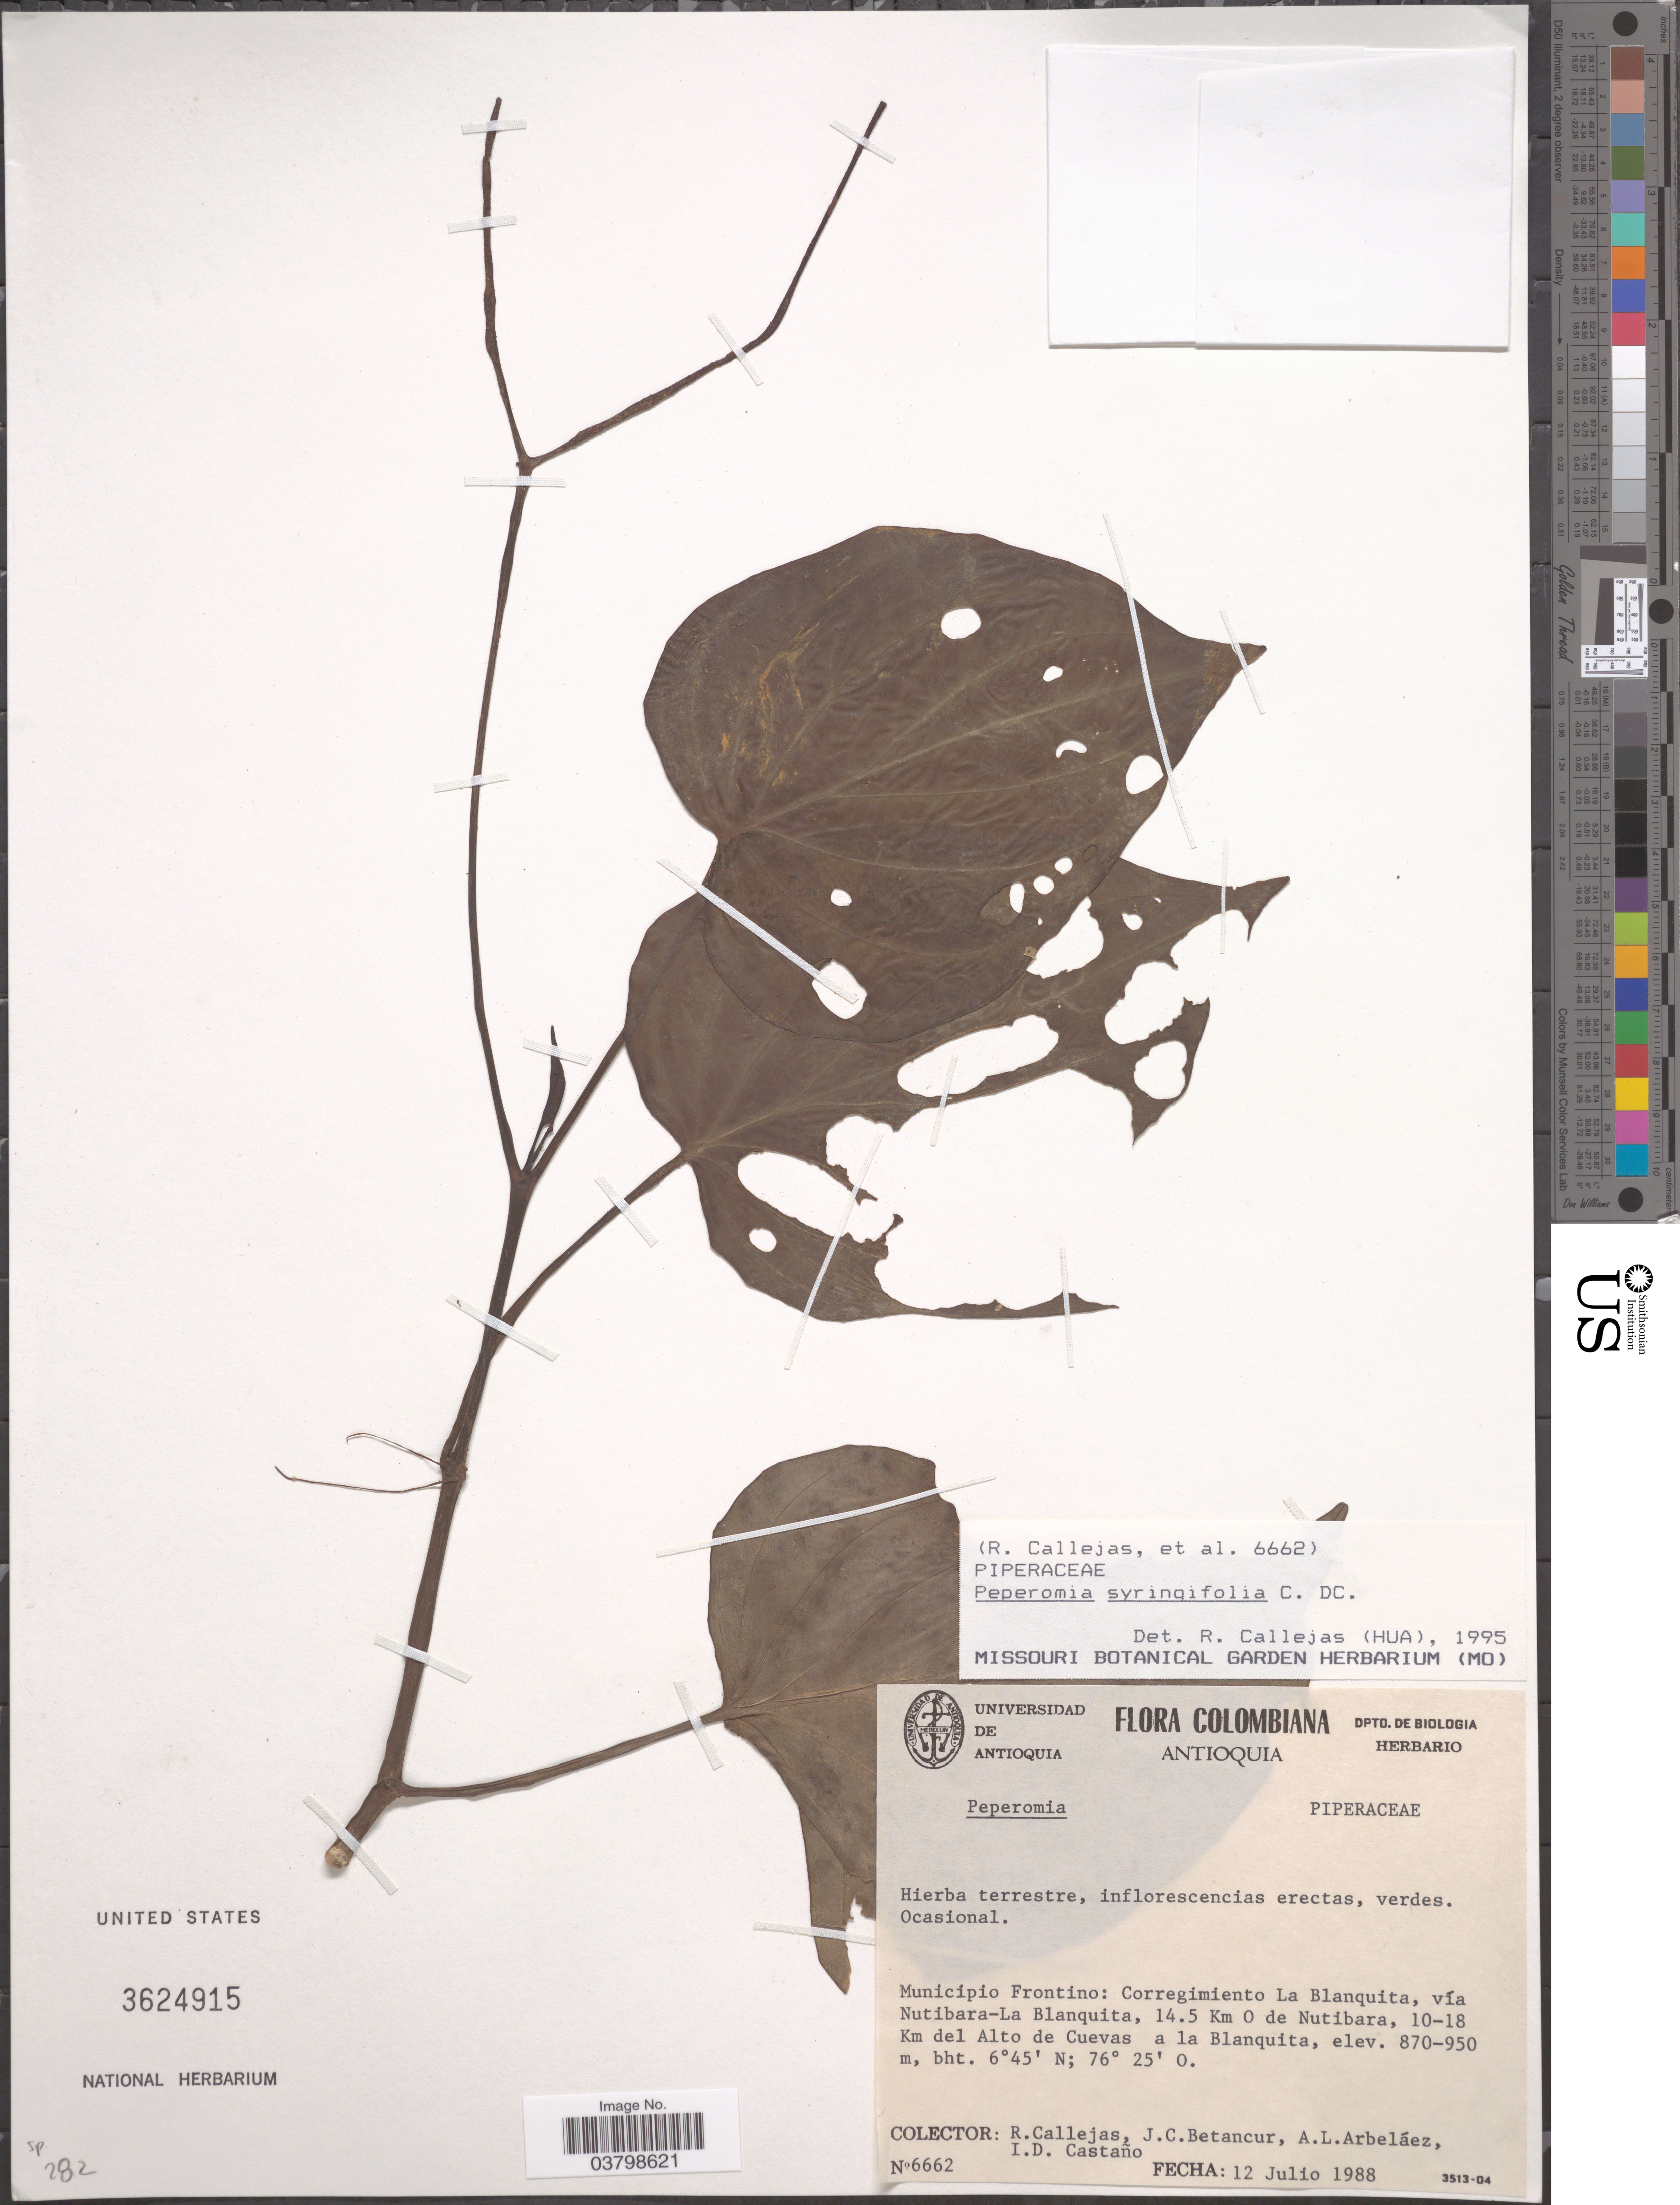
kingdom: Plantae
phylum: Tracheophyta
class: Magnoliopsida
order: Piperales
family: Piperaceae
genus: Peperomia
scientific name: Peperomia syringifolia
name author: C. DC.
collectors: R. Callejas, J. C. Betancur, A. Arbeláez Alvarez & I. Castaño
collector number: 6662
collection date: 1988-07-12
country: Colombia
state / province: Antioquia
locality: Municipio Frontino: Corregimiento La Blanquita, vía Nutibara-La Blanquita, 14.5 Km O de Nutibara, 10-18 Km del Alto de Cuevas a la Blanquita.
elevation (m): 870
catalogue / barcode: US 3624915